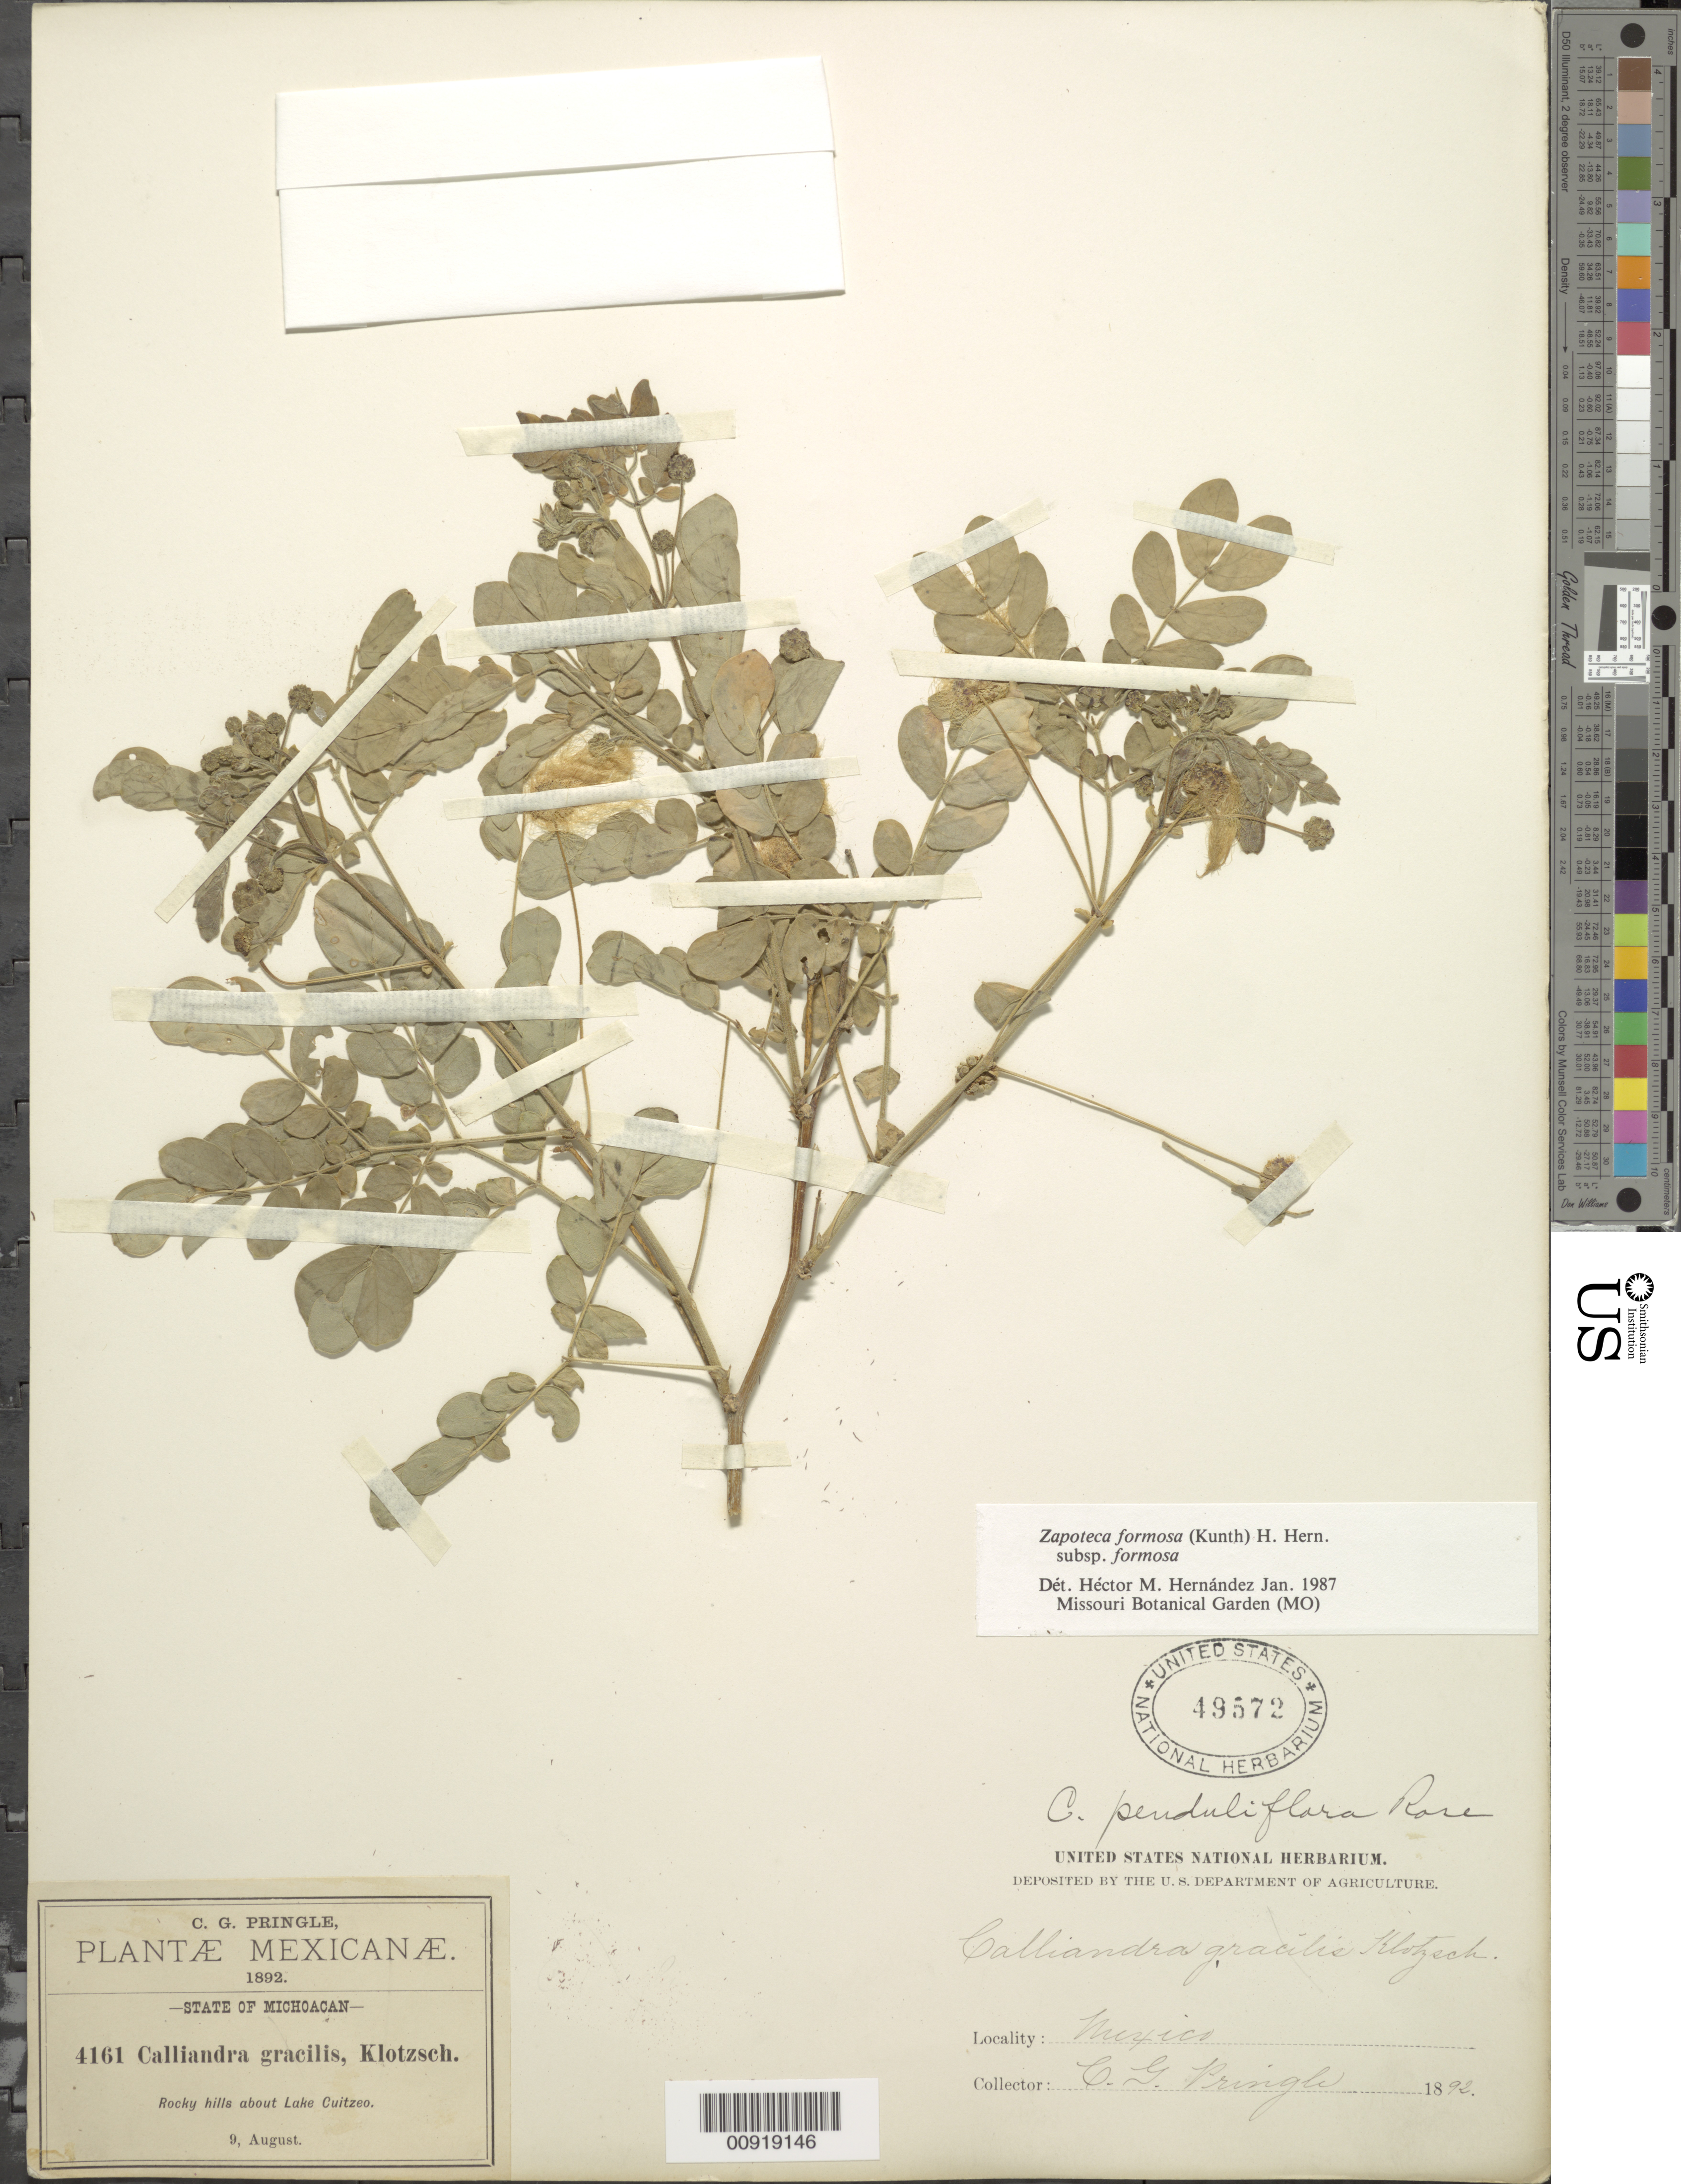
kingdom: Plantae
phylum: Tracheophyta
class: Magnoliopsida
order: Fabales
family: Fabaceae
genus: Zapoteca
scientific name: Zapoteca formosa subsp. formosa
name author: (Kunth) H.M. Hern.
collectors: C. G. Pringle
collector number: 4161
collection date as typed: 09 Aug 1892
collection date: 1892-08-09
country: Mexico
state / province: Michoacán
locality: About Lake Cuitzeo, State of Michoacán.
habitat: Rocky hills.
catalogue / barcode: US 49572